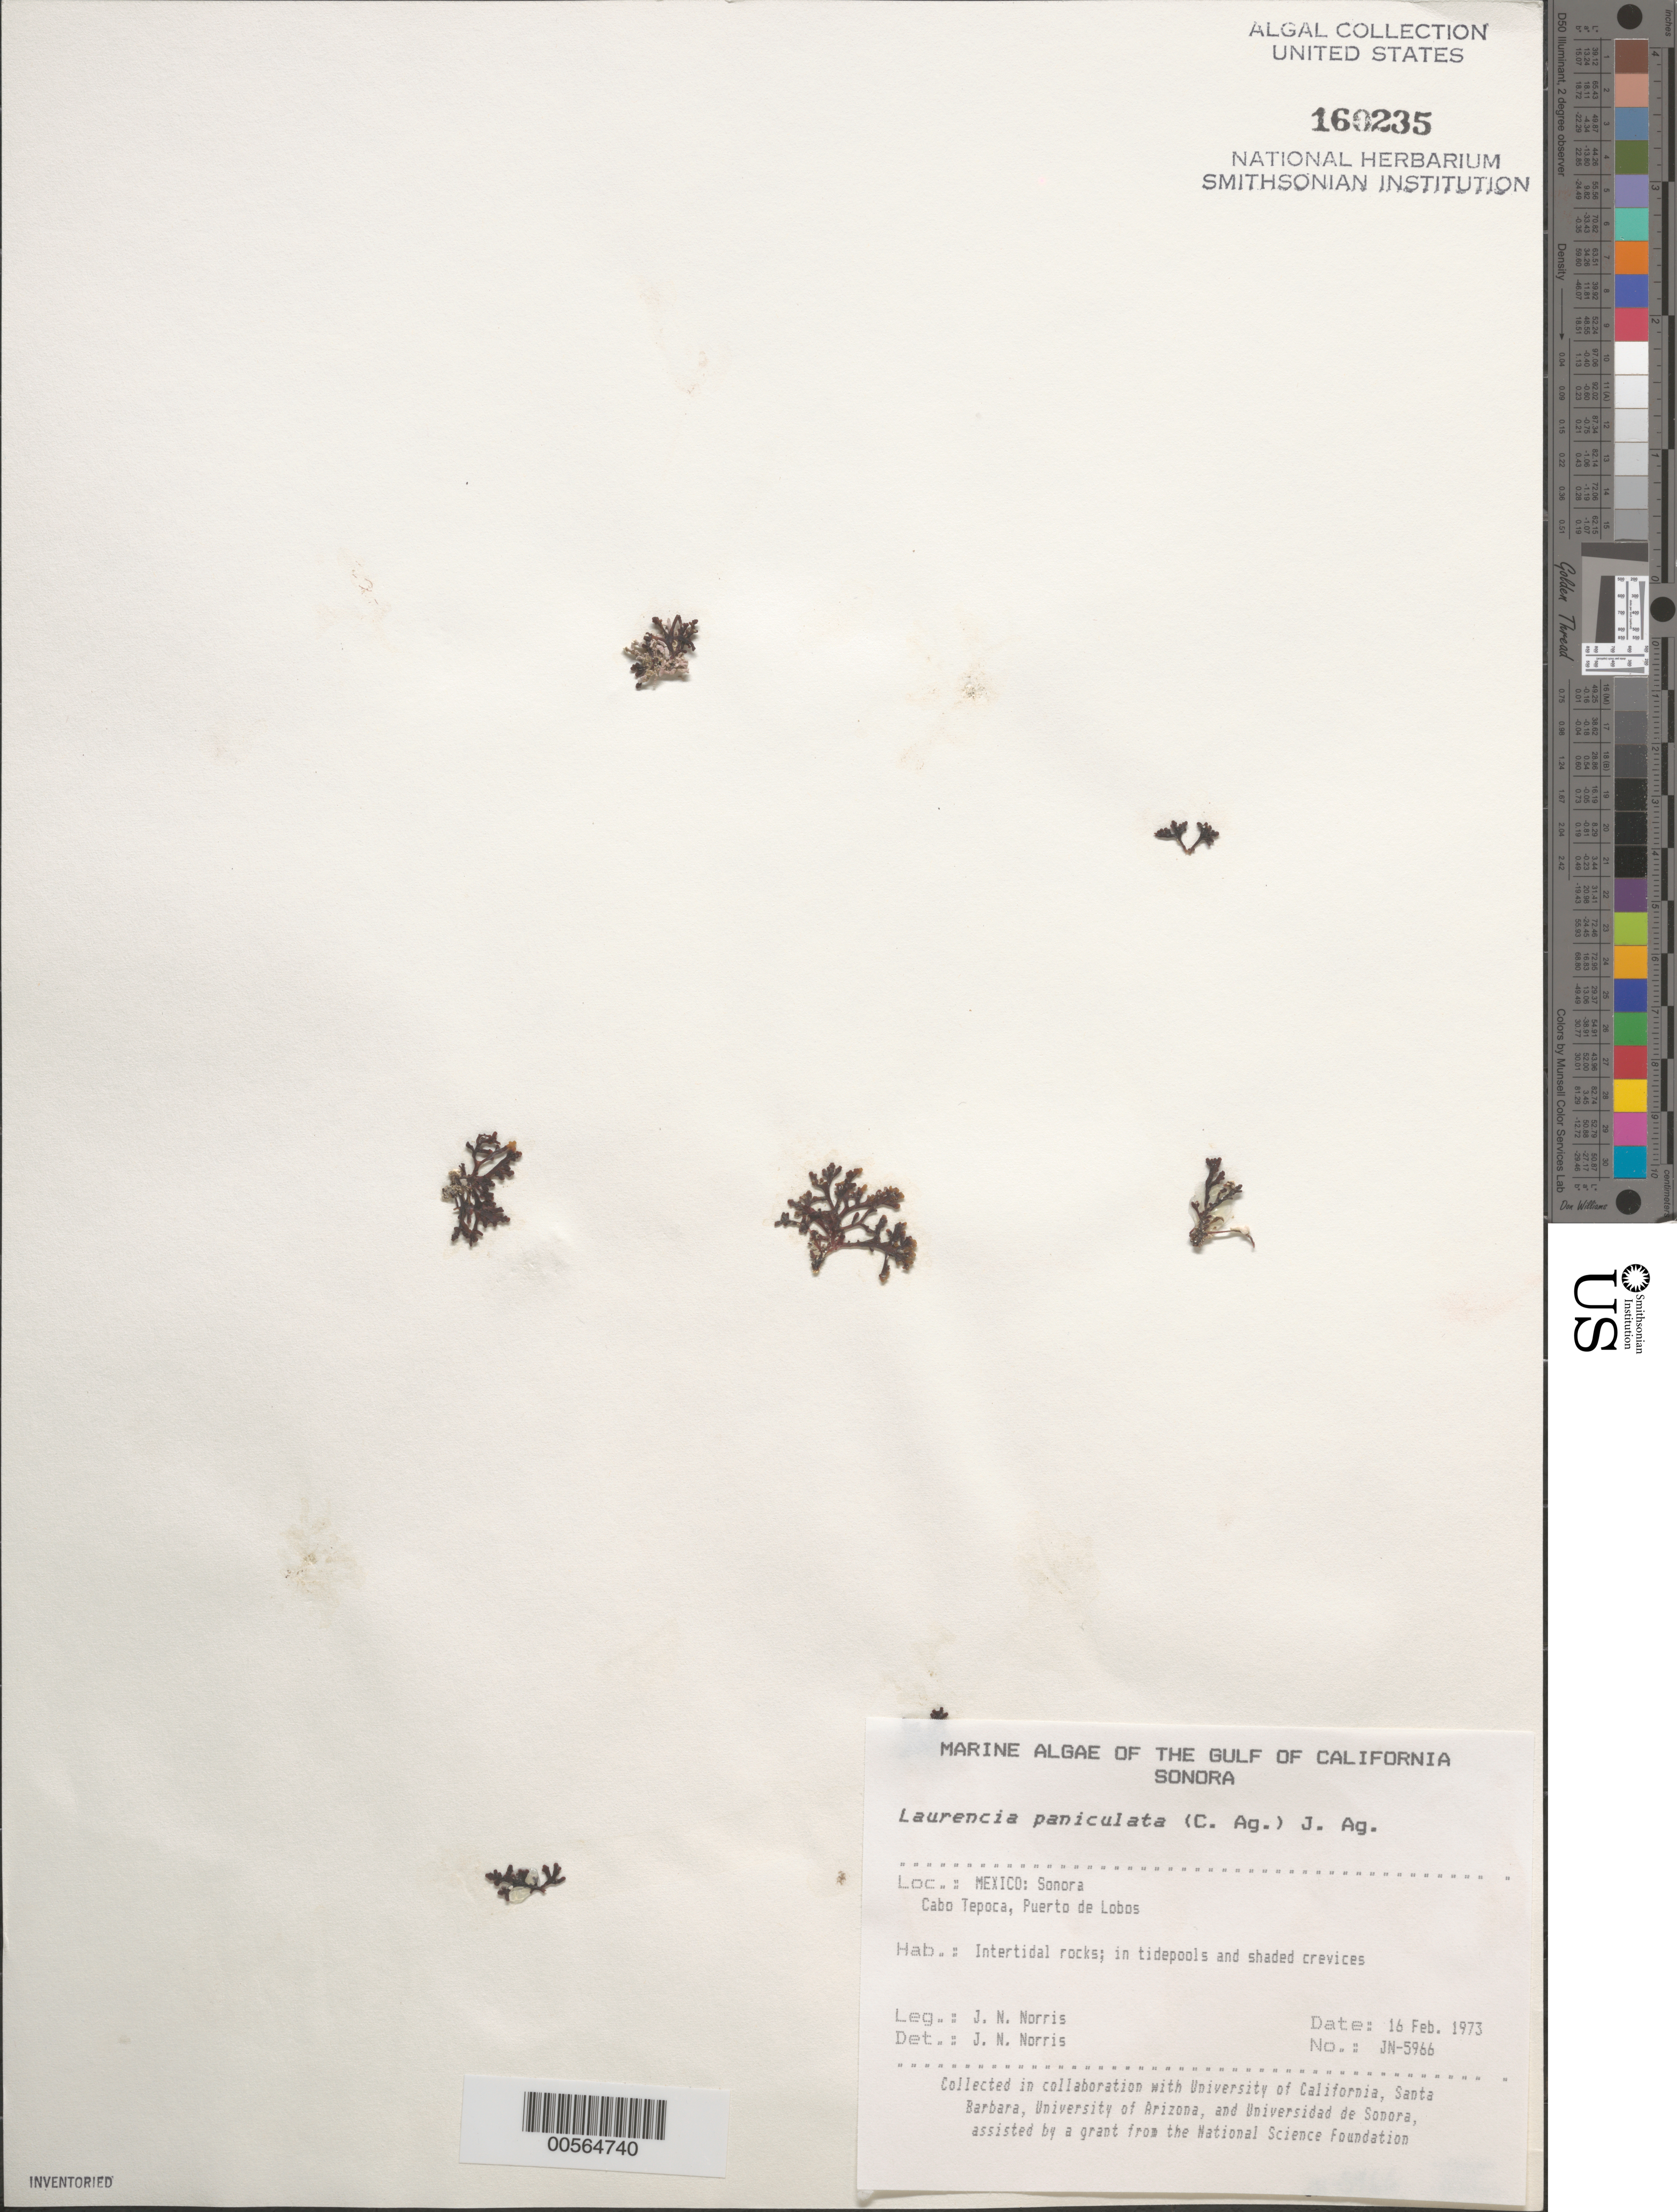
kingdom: Plantae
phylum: Rhodophyta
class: Florideophyceae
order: Ceramiales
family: Rhodomelaceae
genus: Palisada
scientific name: Palisada thuyoides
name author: (Kützing) Cassano et al.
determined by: Algae name updating Project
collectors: J. N. Norris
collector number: JN-5966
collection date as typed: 16 Feb 1973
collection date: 1973-02-16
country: Mexico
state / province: Sonora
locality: Cabo Tepoca, Puerto de Lobos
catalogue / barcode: US 160235